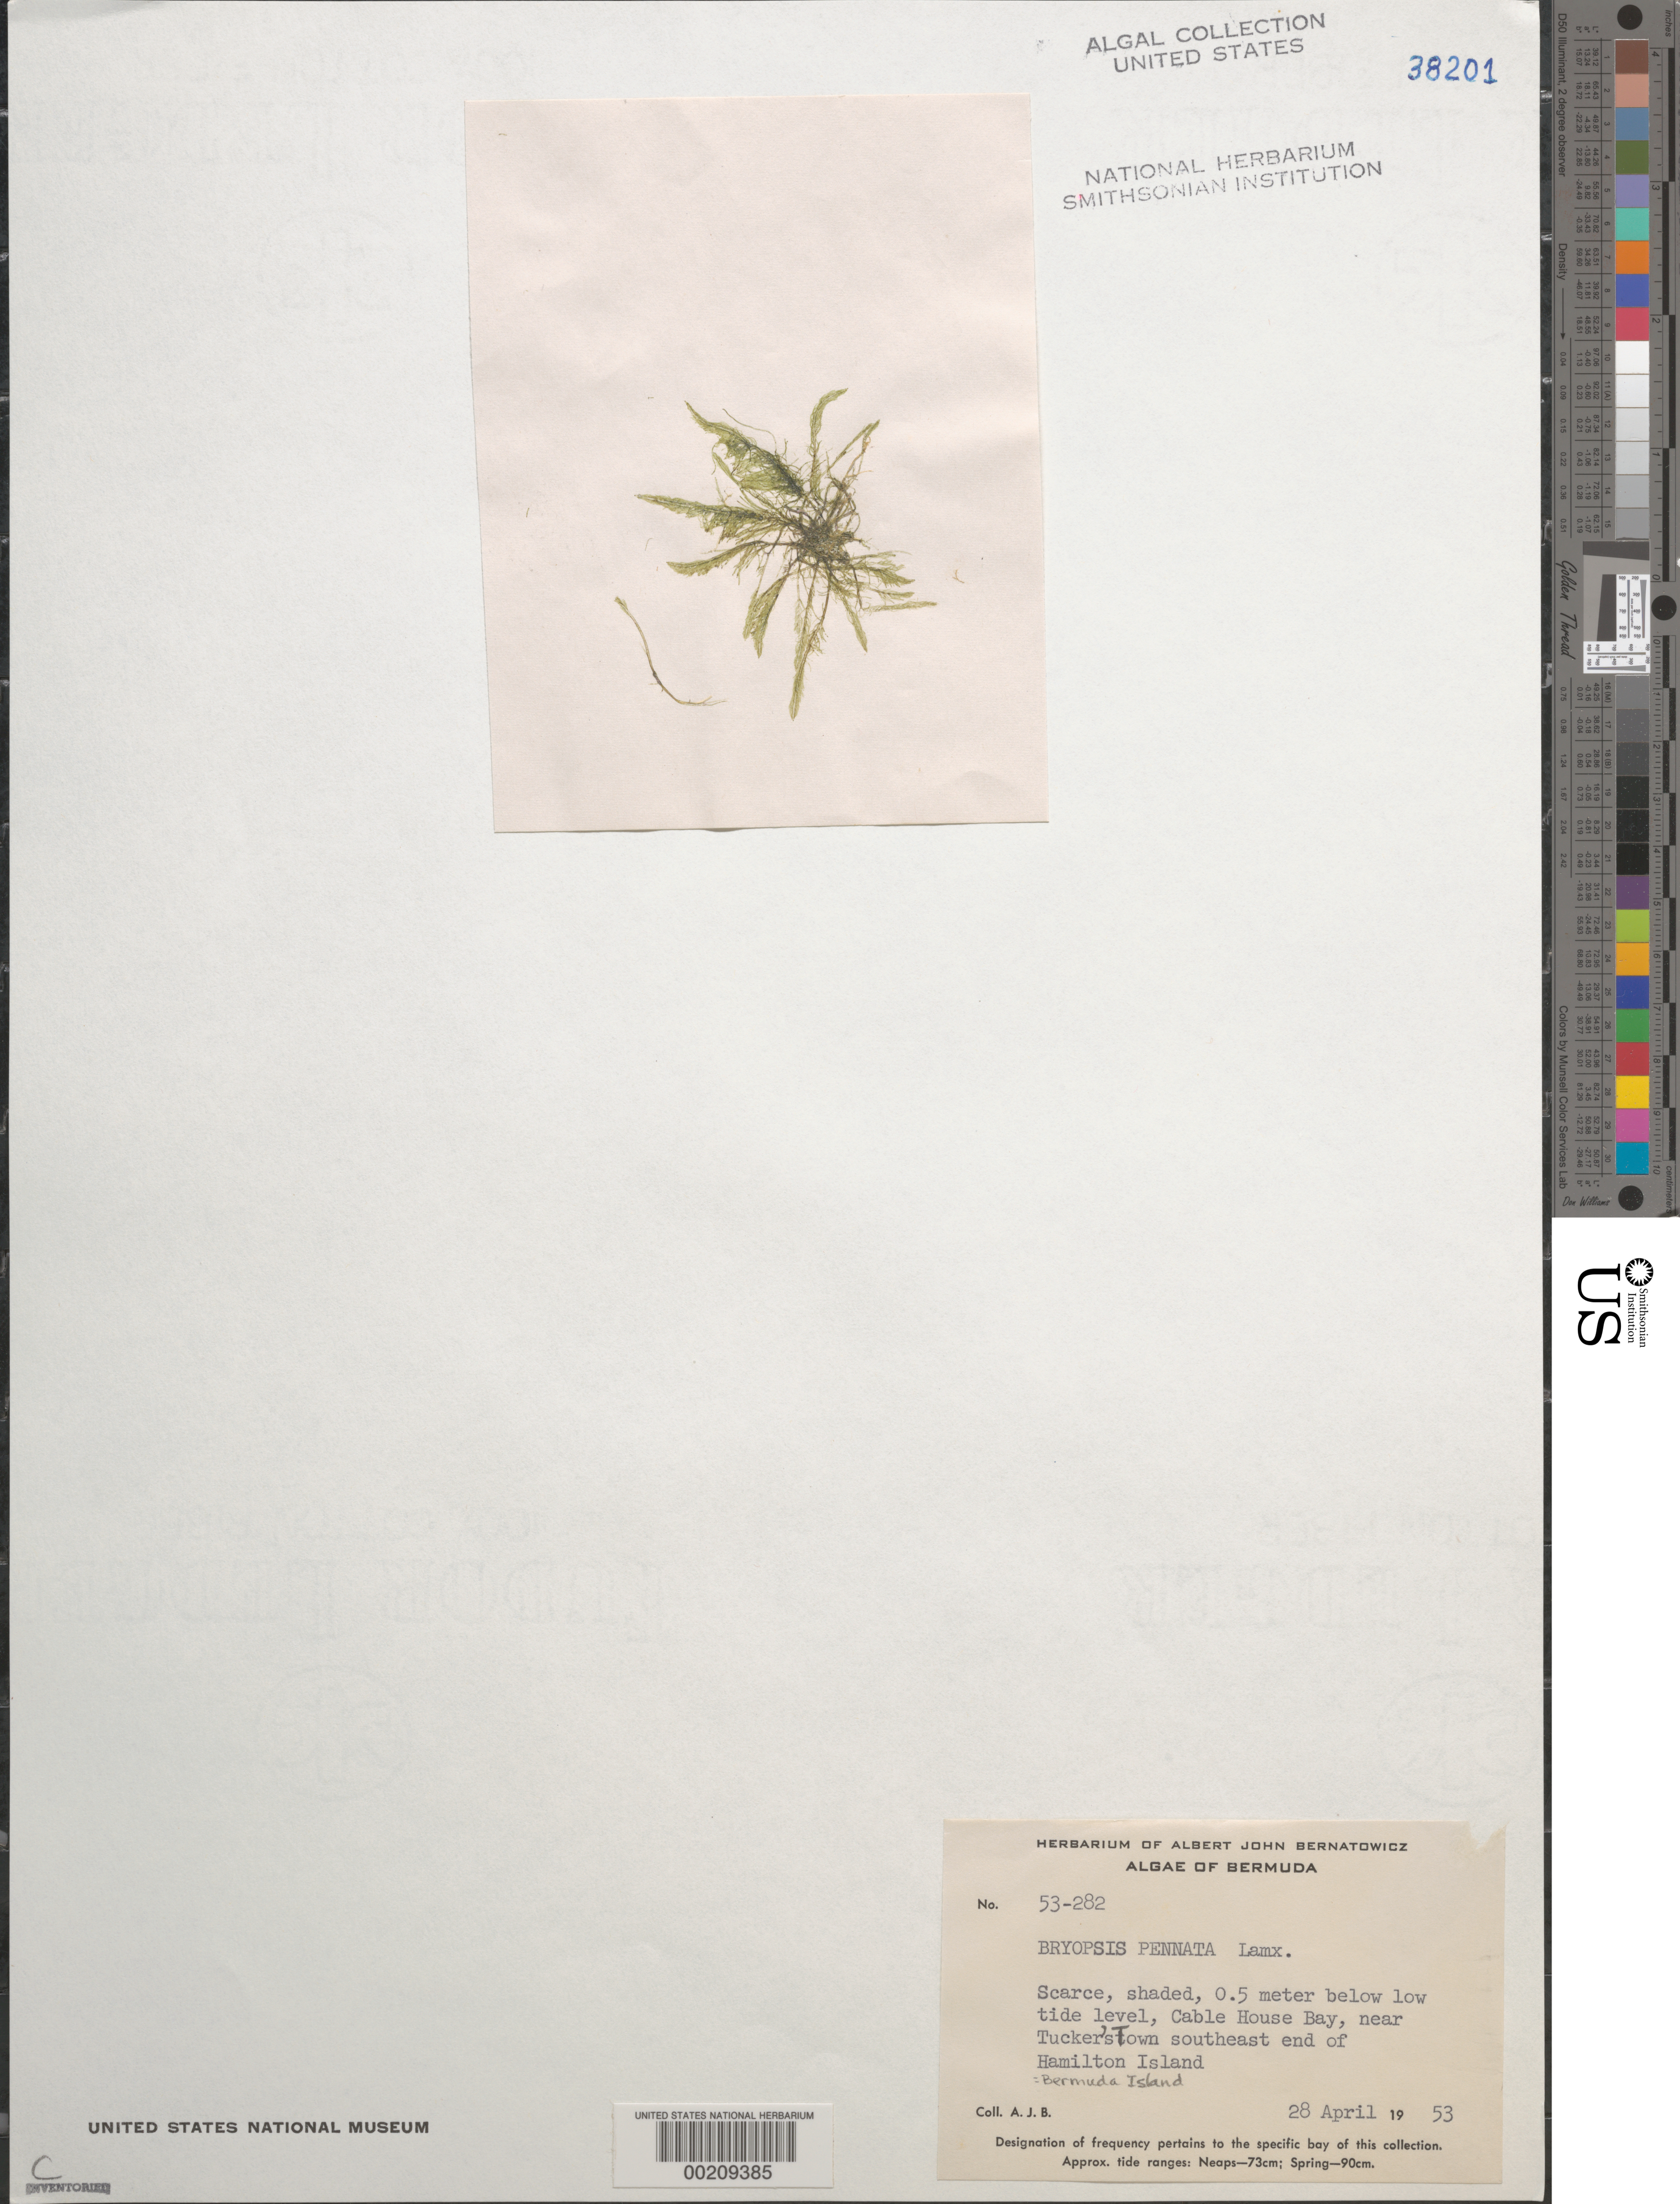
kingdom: Plantae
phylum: Chlorophyta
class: Ulvophyceae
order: Bryopsidales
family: Bryopsidaceae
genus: Bryopsis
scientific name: Bryopsis pennata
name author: J.V.Lamouroux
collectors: A. Bernatowicz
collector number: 53-282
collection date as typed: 28 Apr 1953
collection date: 1953-04-28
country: Bermuda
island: Bermuda Island (Long Island)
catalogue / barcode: US 38201